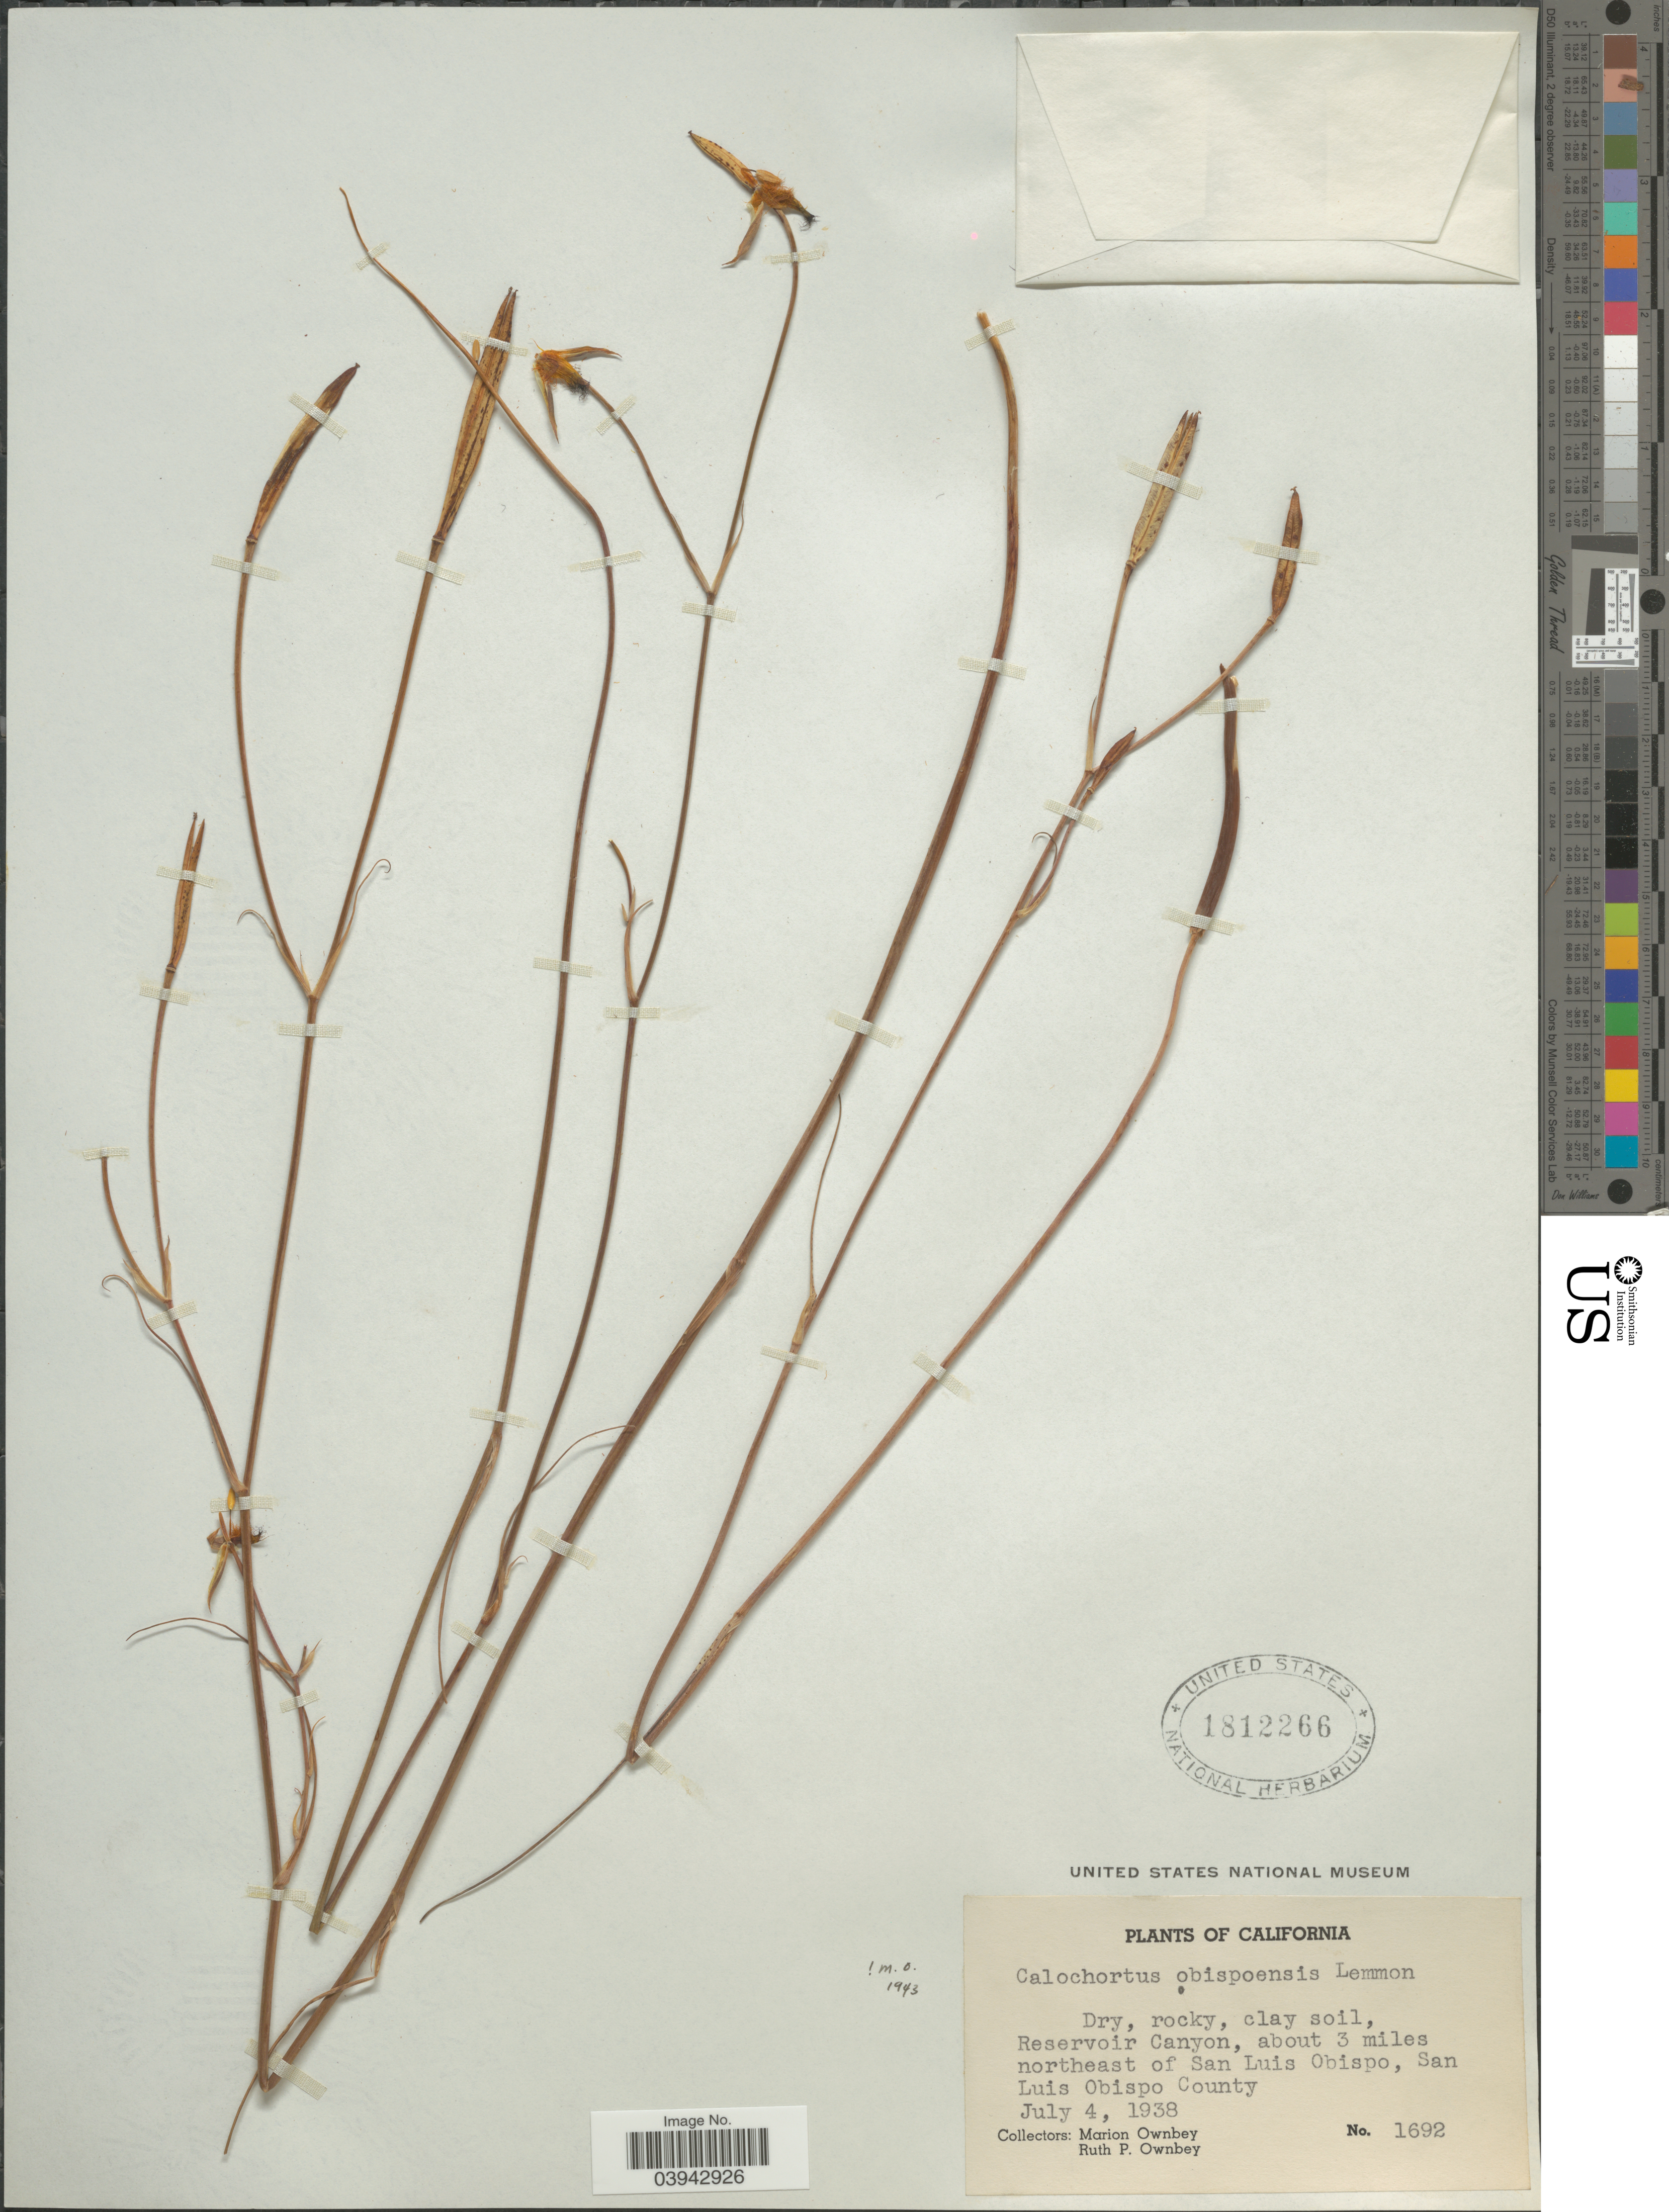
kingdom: Plantae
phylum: Tracheophyta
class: Liliopsida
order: Liliales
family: Liliaceae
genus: Calochortus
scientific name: Calochortus obispoensis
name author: Lemmon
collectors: M. Ownbey & R. Ownbey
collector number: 1692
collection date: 1938-07-04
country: United States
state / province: California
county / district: San Luis Obispo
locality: Reservoir Canyon, about 3 miles northeast of San Luis Obispo, San Luis Obispo County.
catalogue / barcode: US 1812266